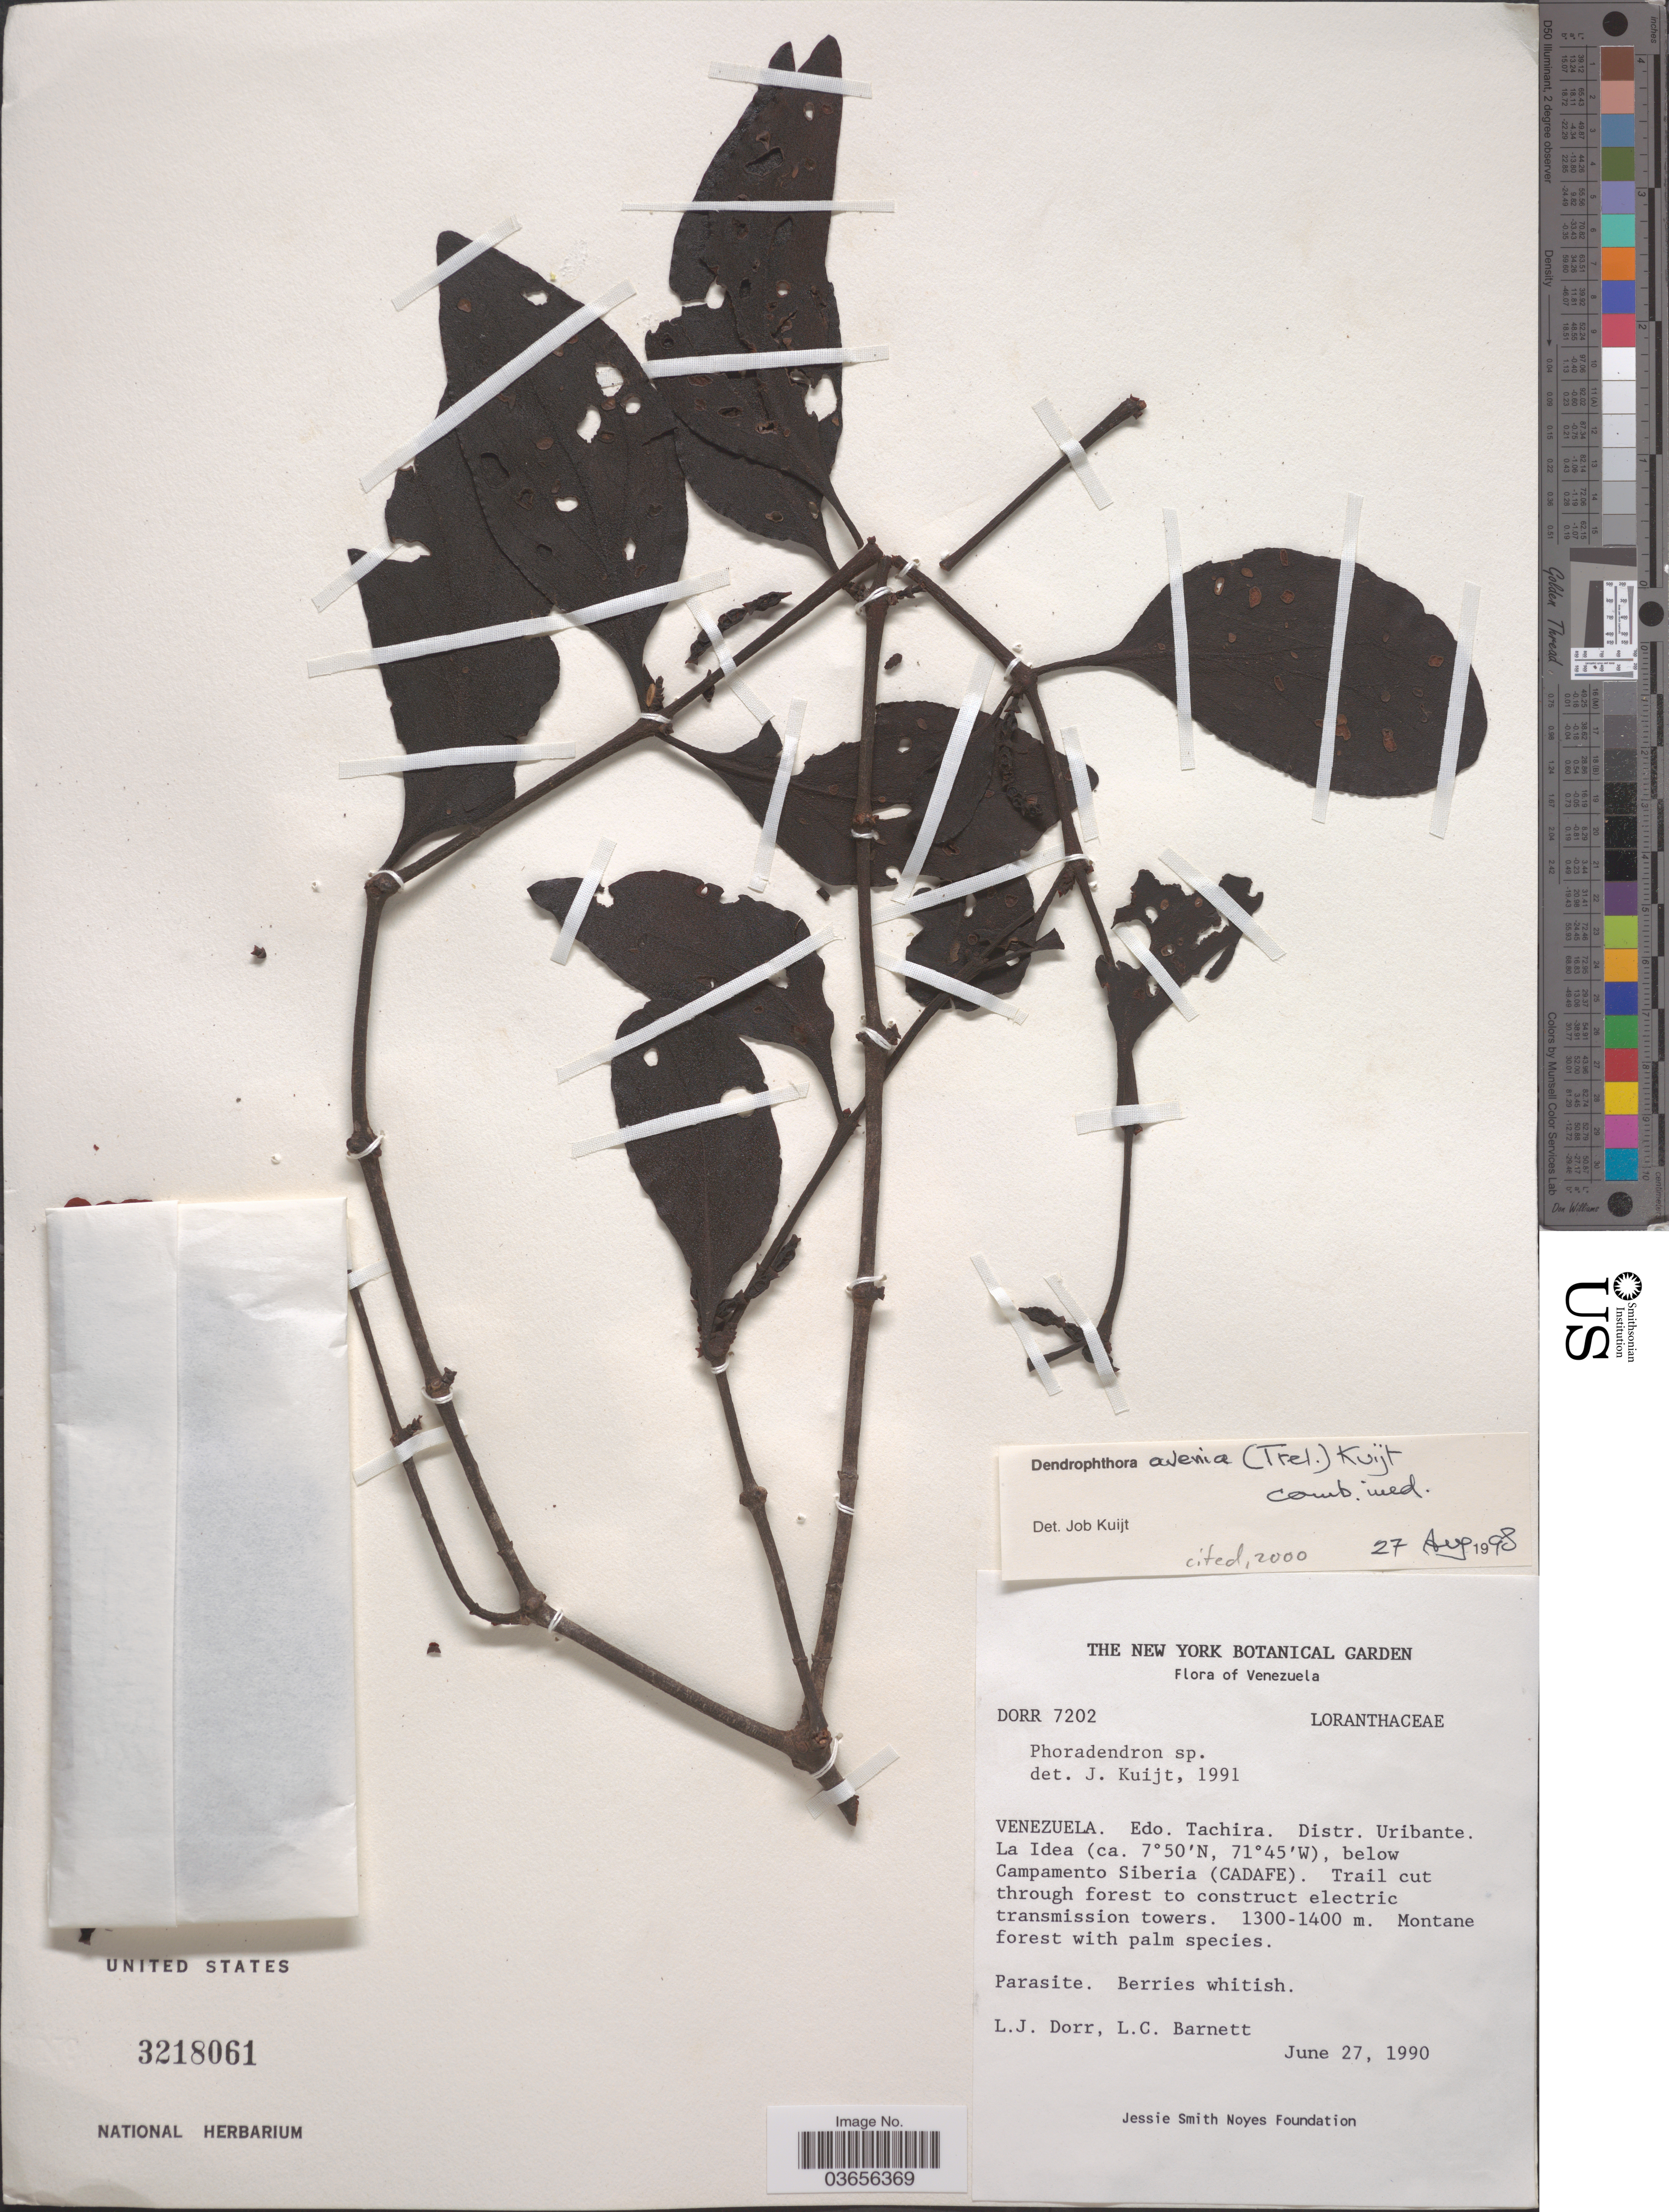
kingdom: Plantae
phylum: Tracheophyta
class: Magnoliopsida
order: Santalales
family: Viscaceae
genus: Dendrophthora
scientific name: Dendrophthora avenia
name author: (Trel.) Kuijt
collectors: L. J. Dorr & L. C. Barnett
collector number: DORR 7202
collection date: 1990-06-27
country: Venezuela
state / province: Táchira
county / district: Uribante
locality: La Idea below Campamento Siberia (CADAFE)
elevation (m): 1300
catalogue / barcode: US 3218061